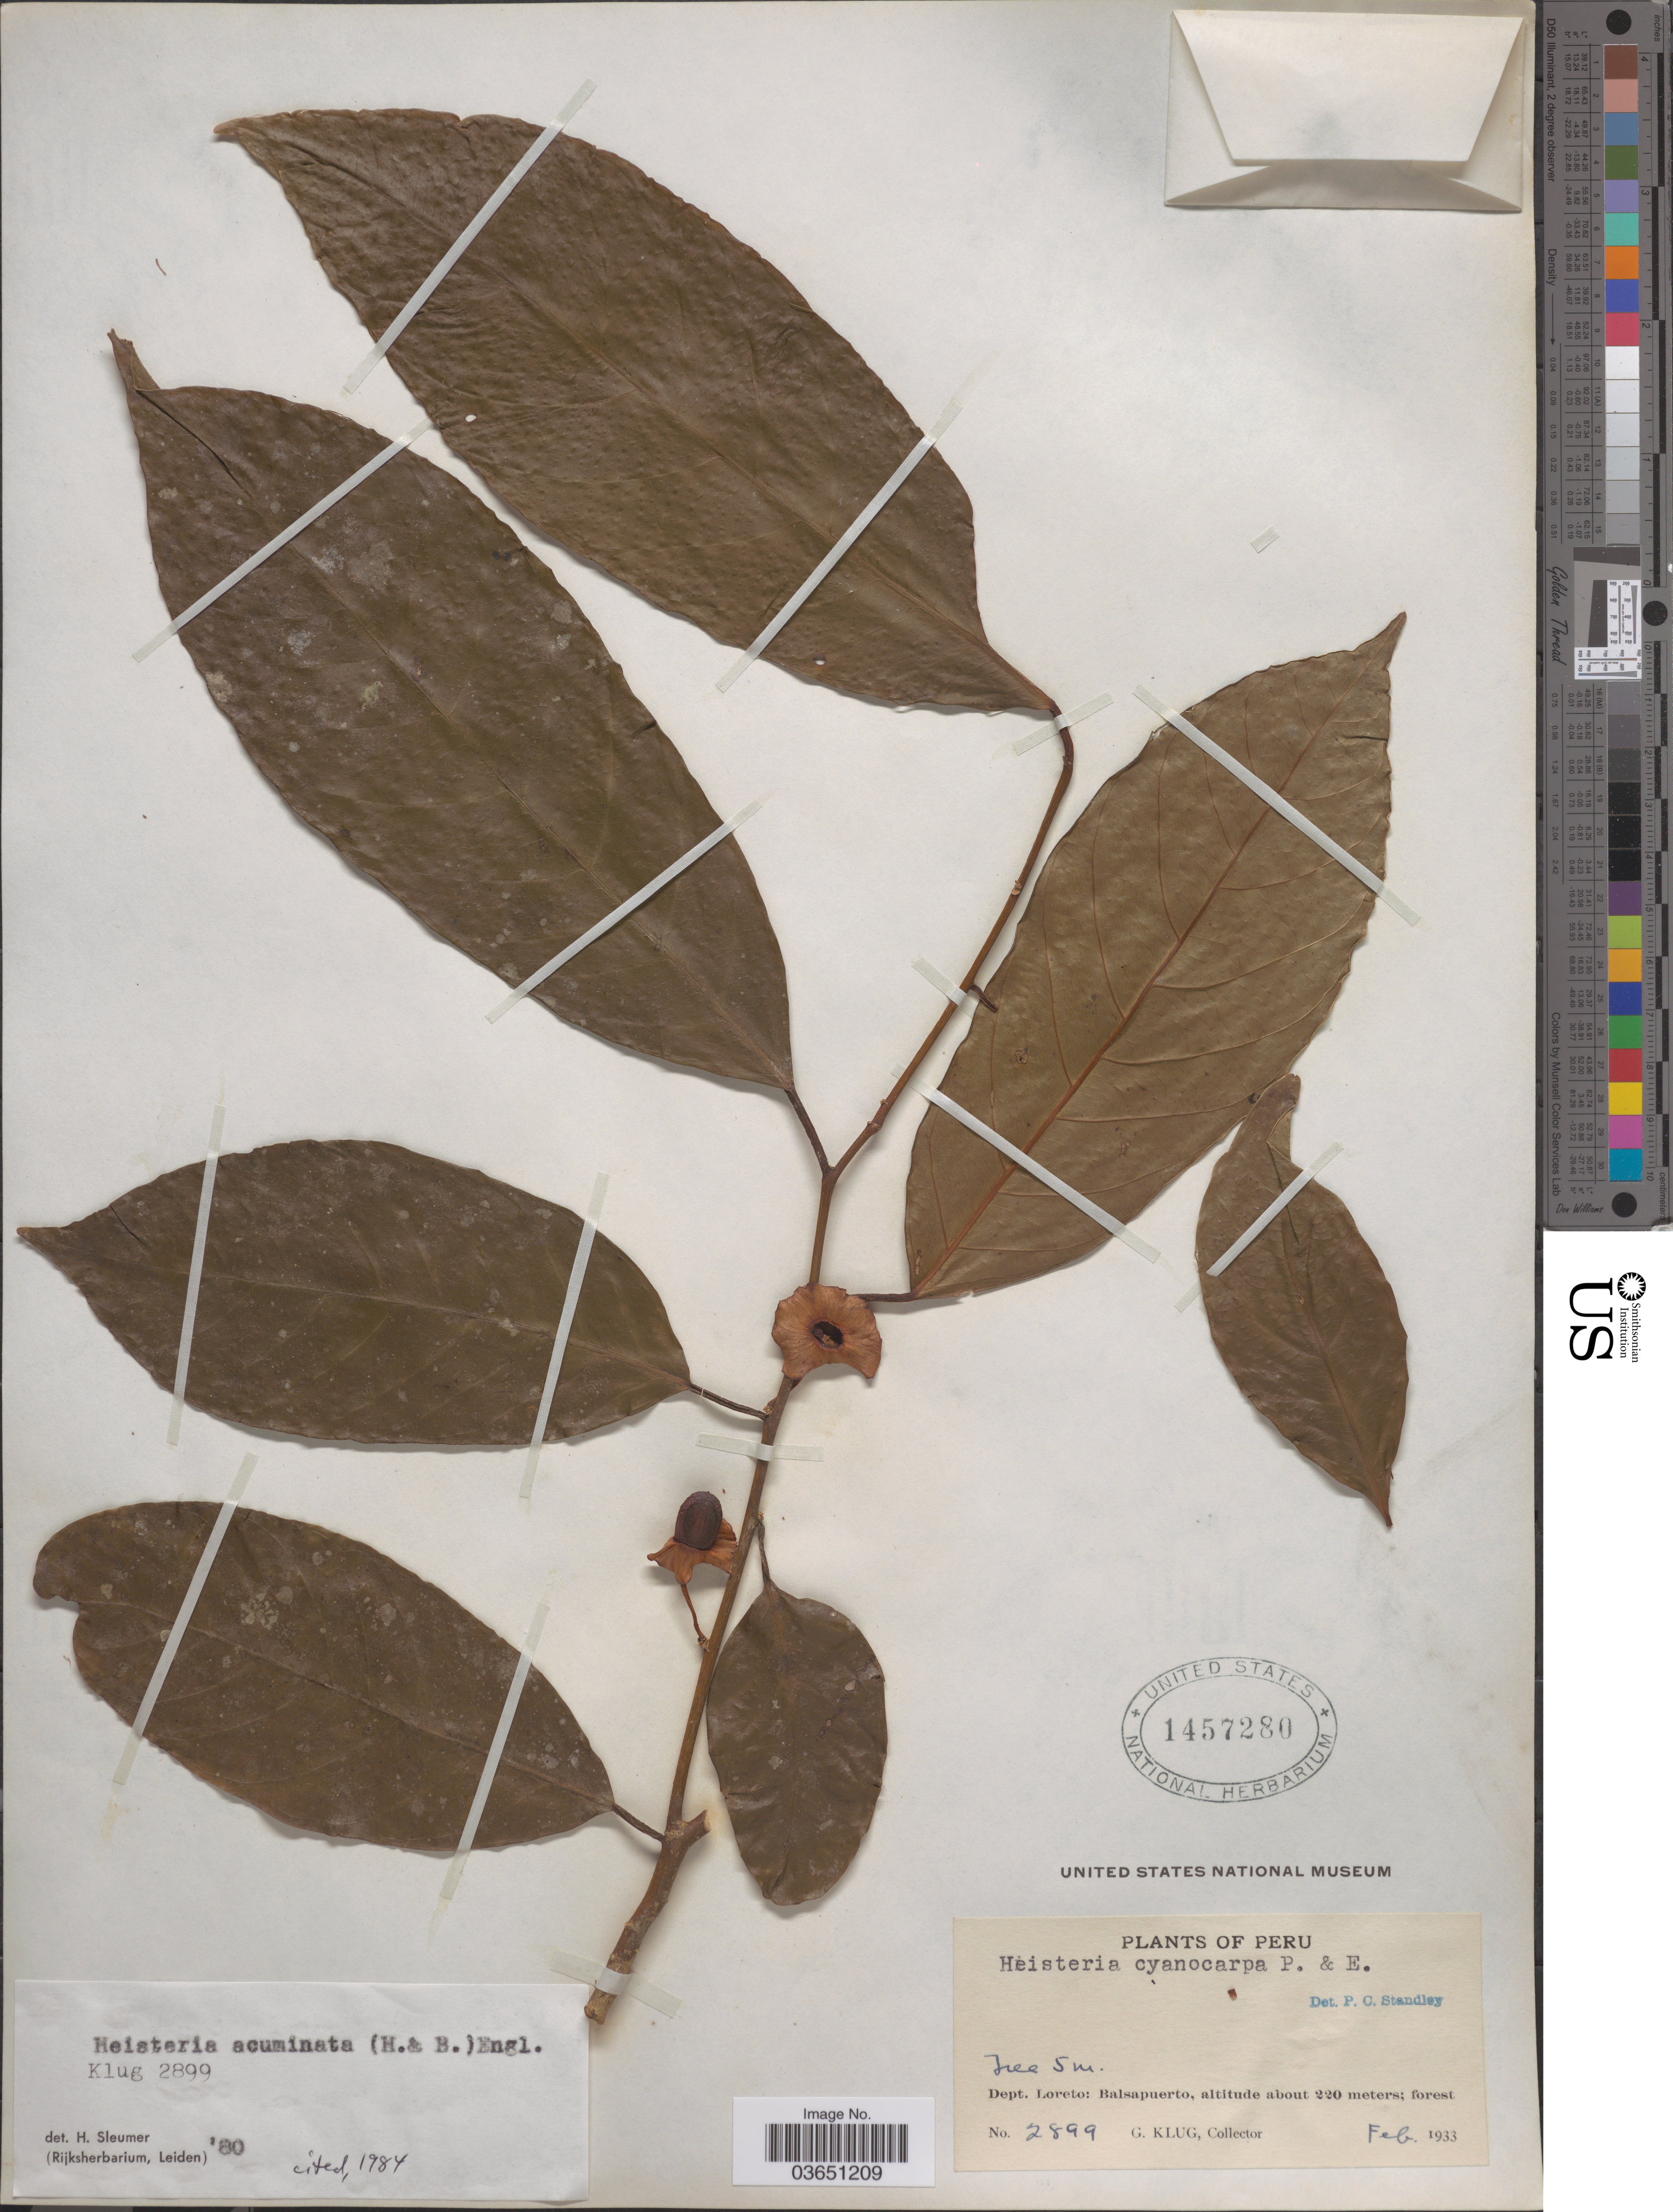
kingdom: Plantae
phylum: Tracheophyta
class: Magnoliopsida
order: Santalales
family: Erythropalaceae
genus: Heisteria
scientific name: Heisteria acuminata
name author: (Humb. & Bonpl.) Engl.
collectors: G. Klug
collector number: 2899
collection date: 1933-02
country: Peru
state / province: Loreto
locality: Dept. Loreto: Balsapuerto.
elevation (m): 220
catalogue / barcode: US 1457280